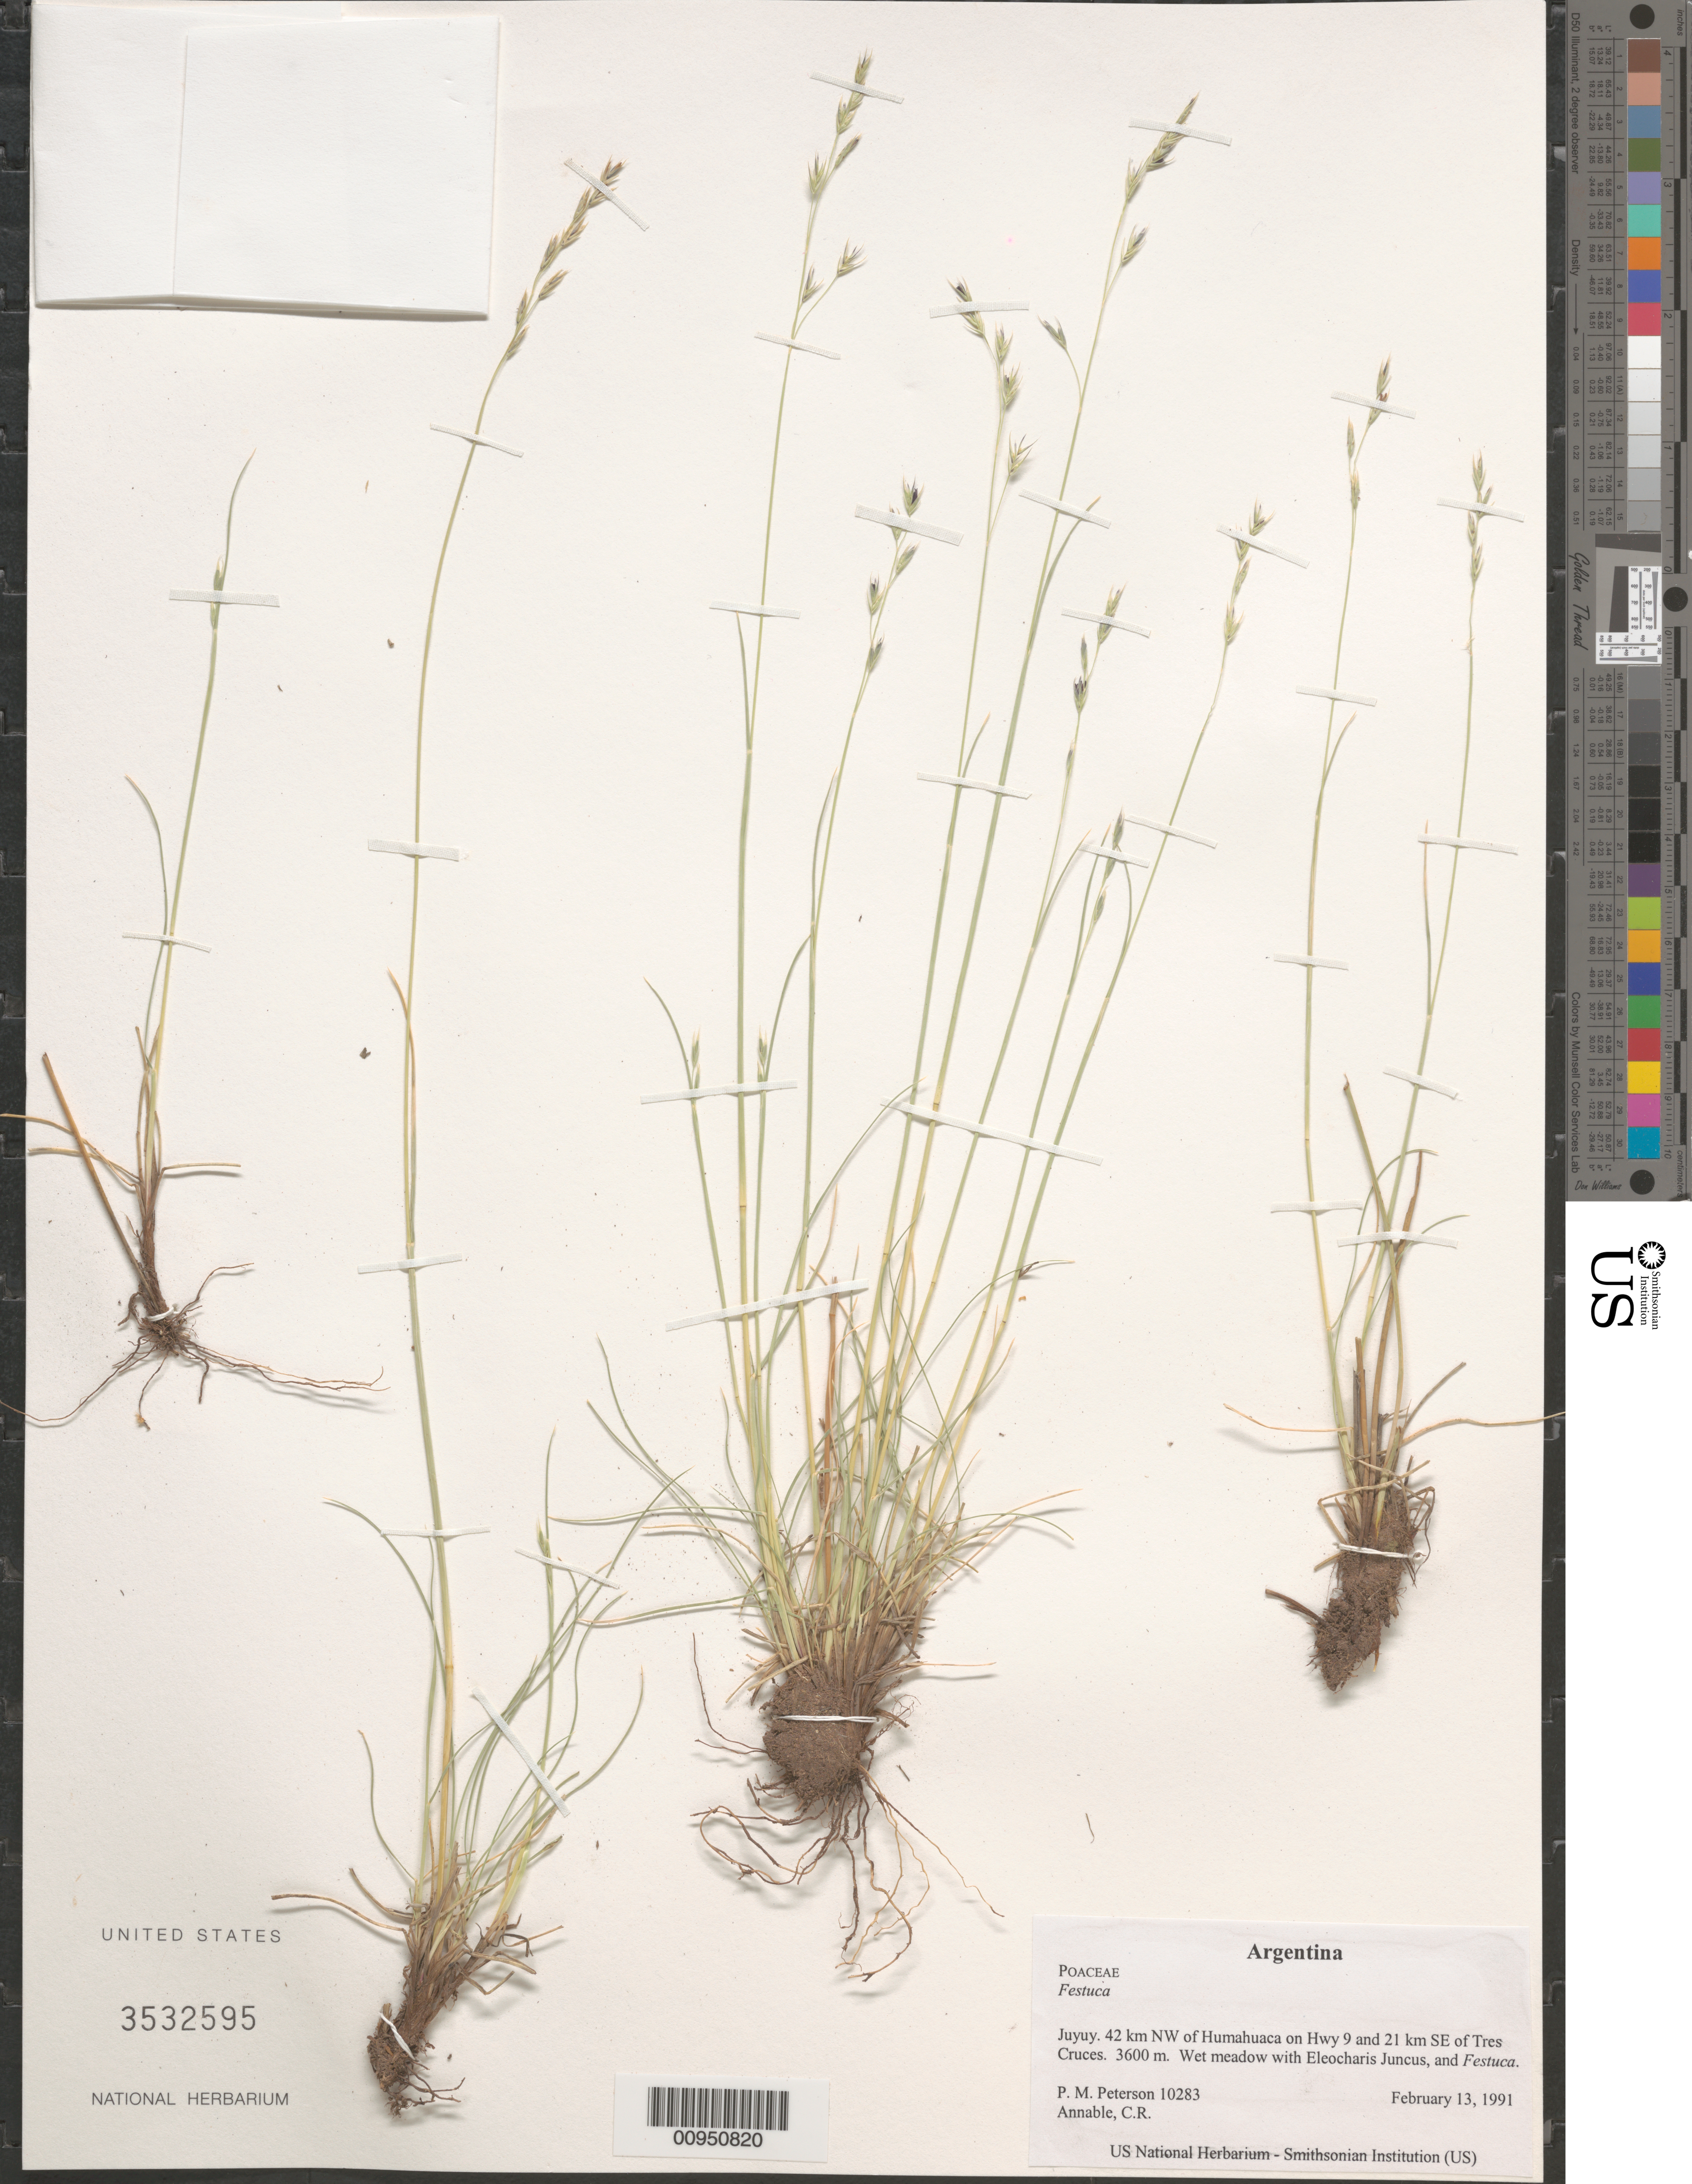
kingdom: Plantae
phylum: Tracheophyta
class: Liliopsida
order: Poales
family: Poaceae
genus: Festuca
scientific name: Festuca sp.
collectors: P. M. Peterson & C. R. Annable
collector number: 10283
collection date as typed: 13 Feb 1991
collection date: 1991-02-13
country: Argentina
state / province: Jujuy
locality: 42 km NW of Humahuaca on Hwy 9 and 21 km SE of Tres Cruces.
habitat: Wet meadow with Eleocharis Juncus, and Festuca.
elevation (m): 3600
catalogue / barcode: US 3532595